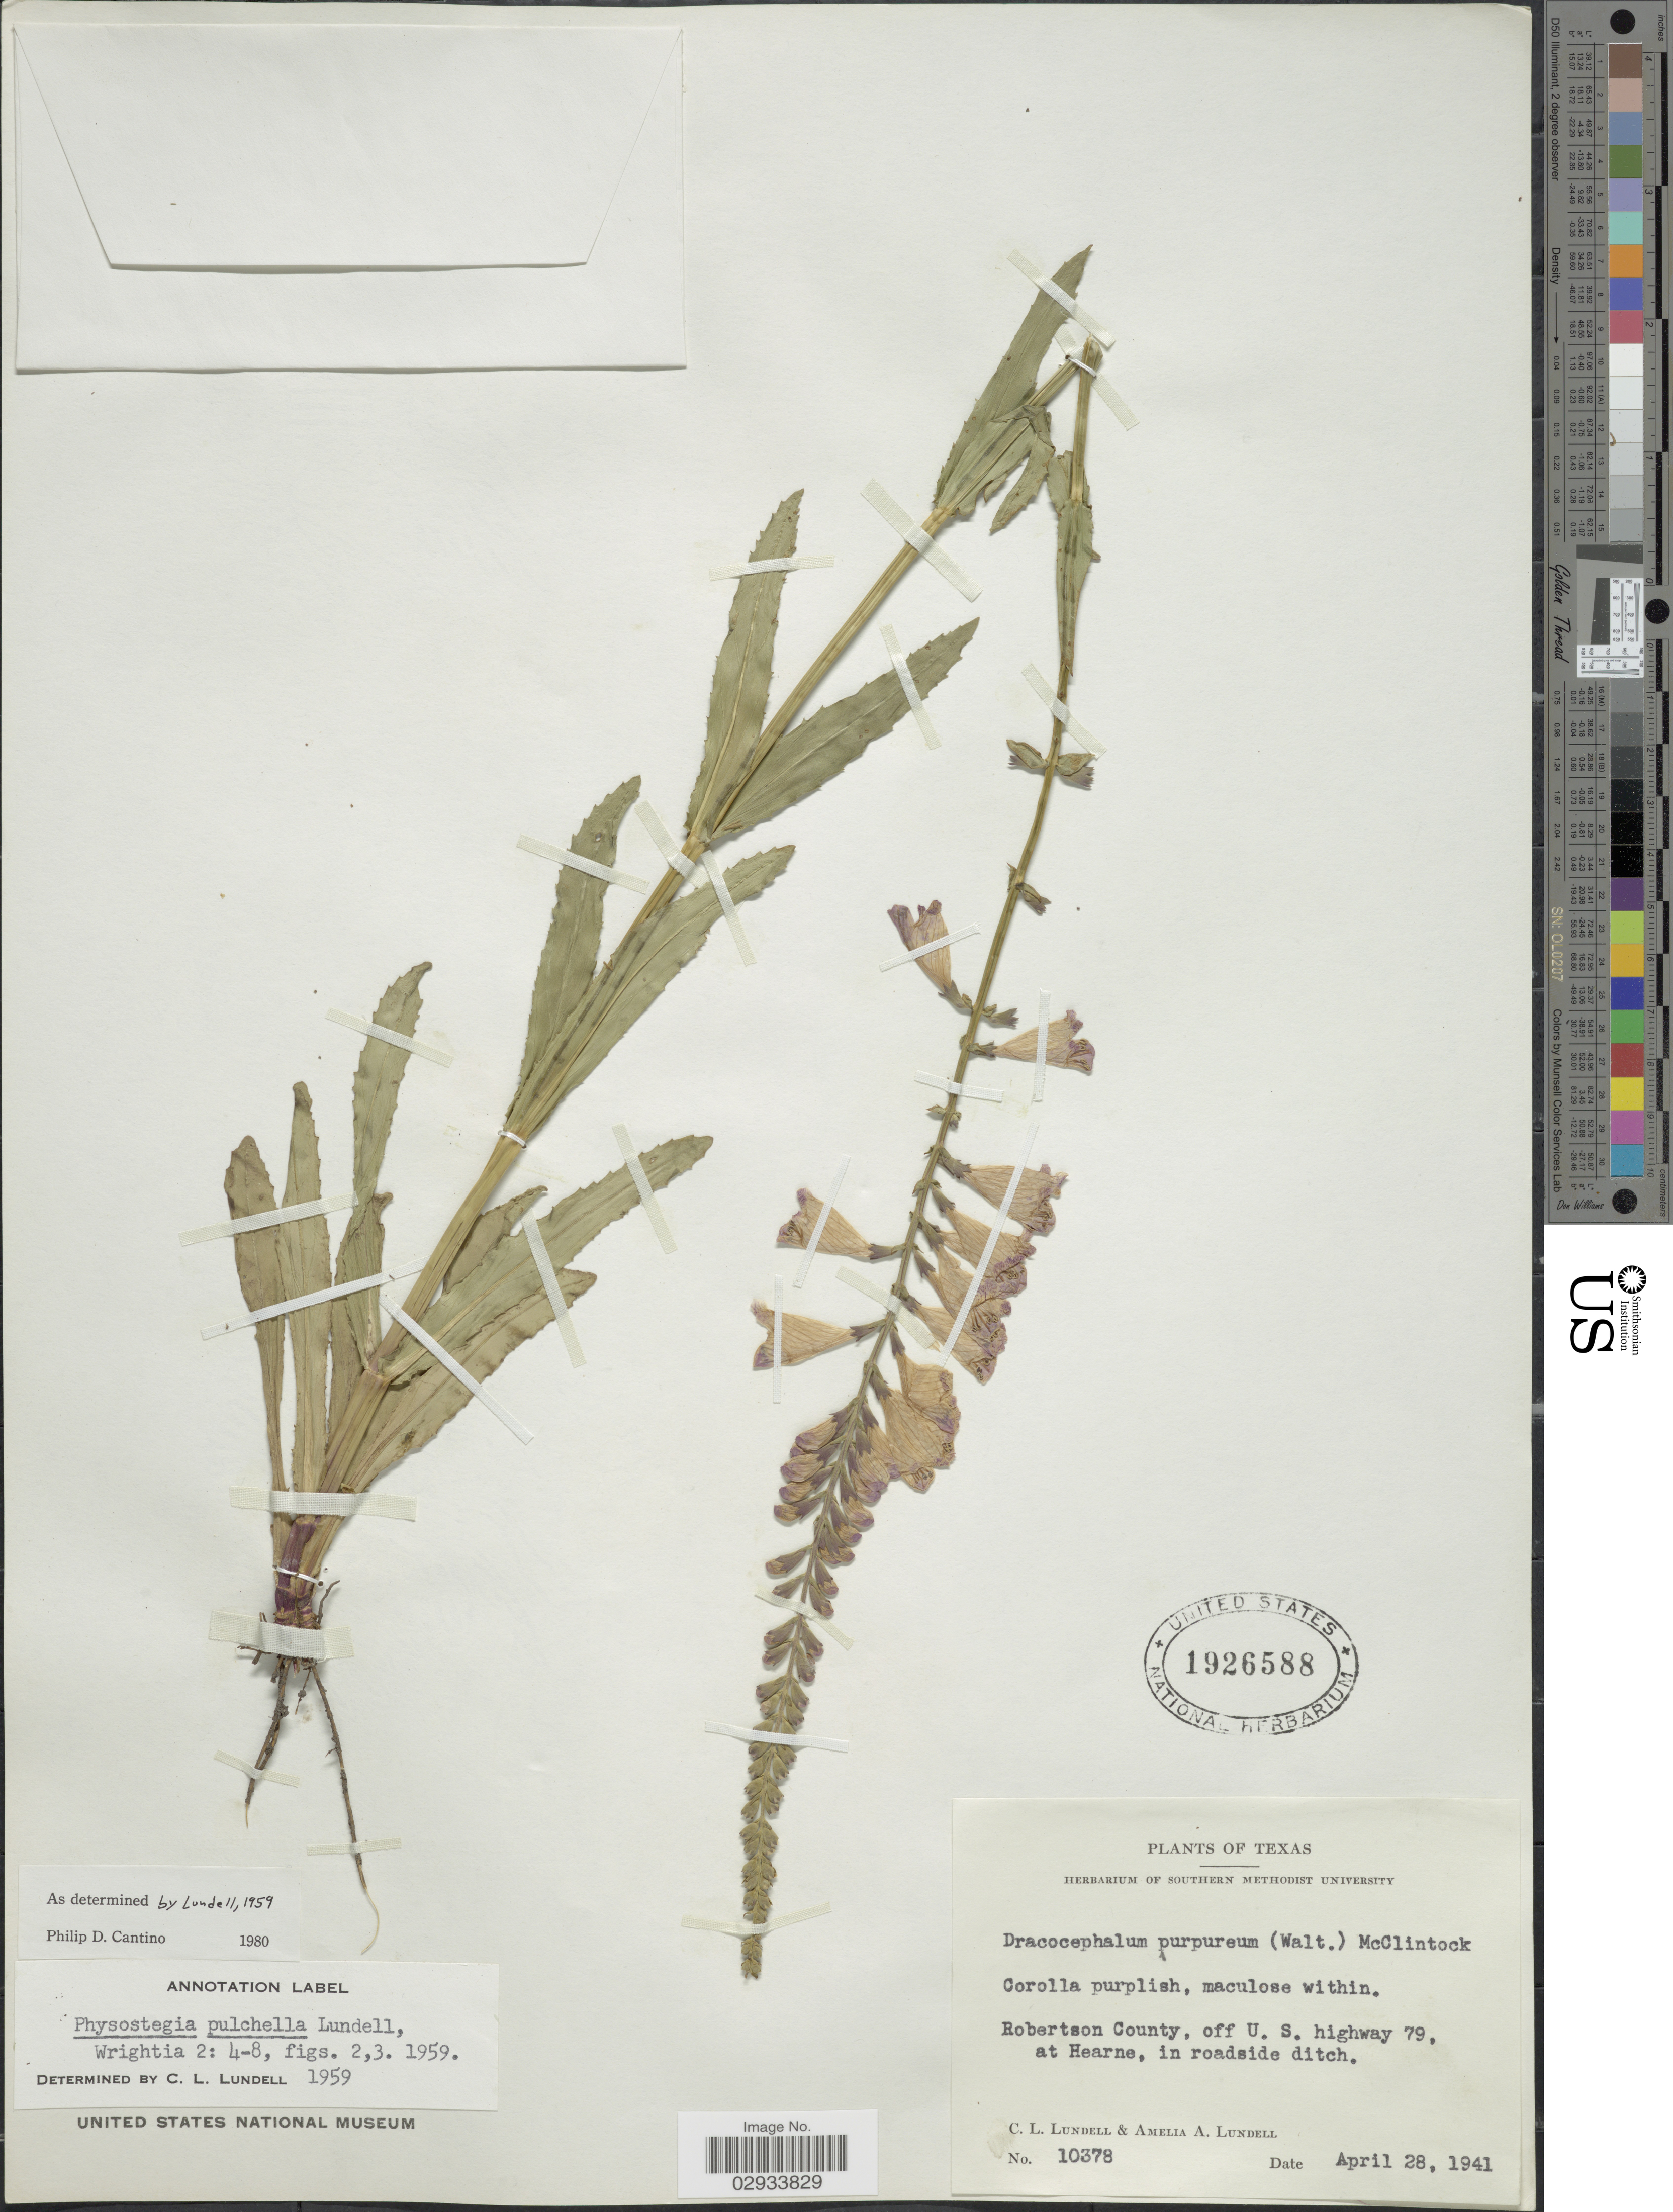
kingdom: Plantae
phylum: Tracheophyta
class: Magnoliopsida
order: Lamiales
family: Lamiaceae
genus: Physostegia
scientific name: Physostegia pulchella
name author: Lundell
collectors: C. L. Lundell & A. A. Lundell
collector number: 10378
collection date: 1941-04-28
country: United States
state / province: Texas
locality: Robertson County, off U. S. highway 79, at Hearne, in roadside ditch.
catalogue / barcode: US 1926588